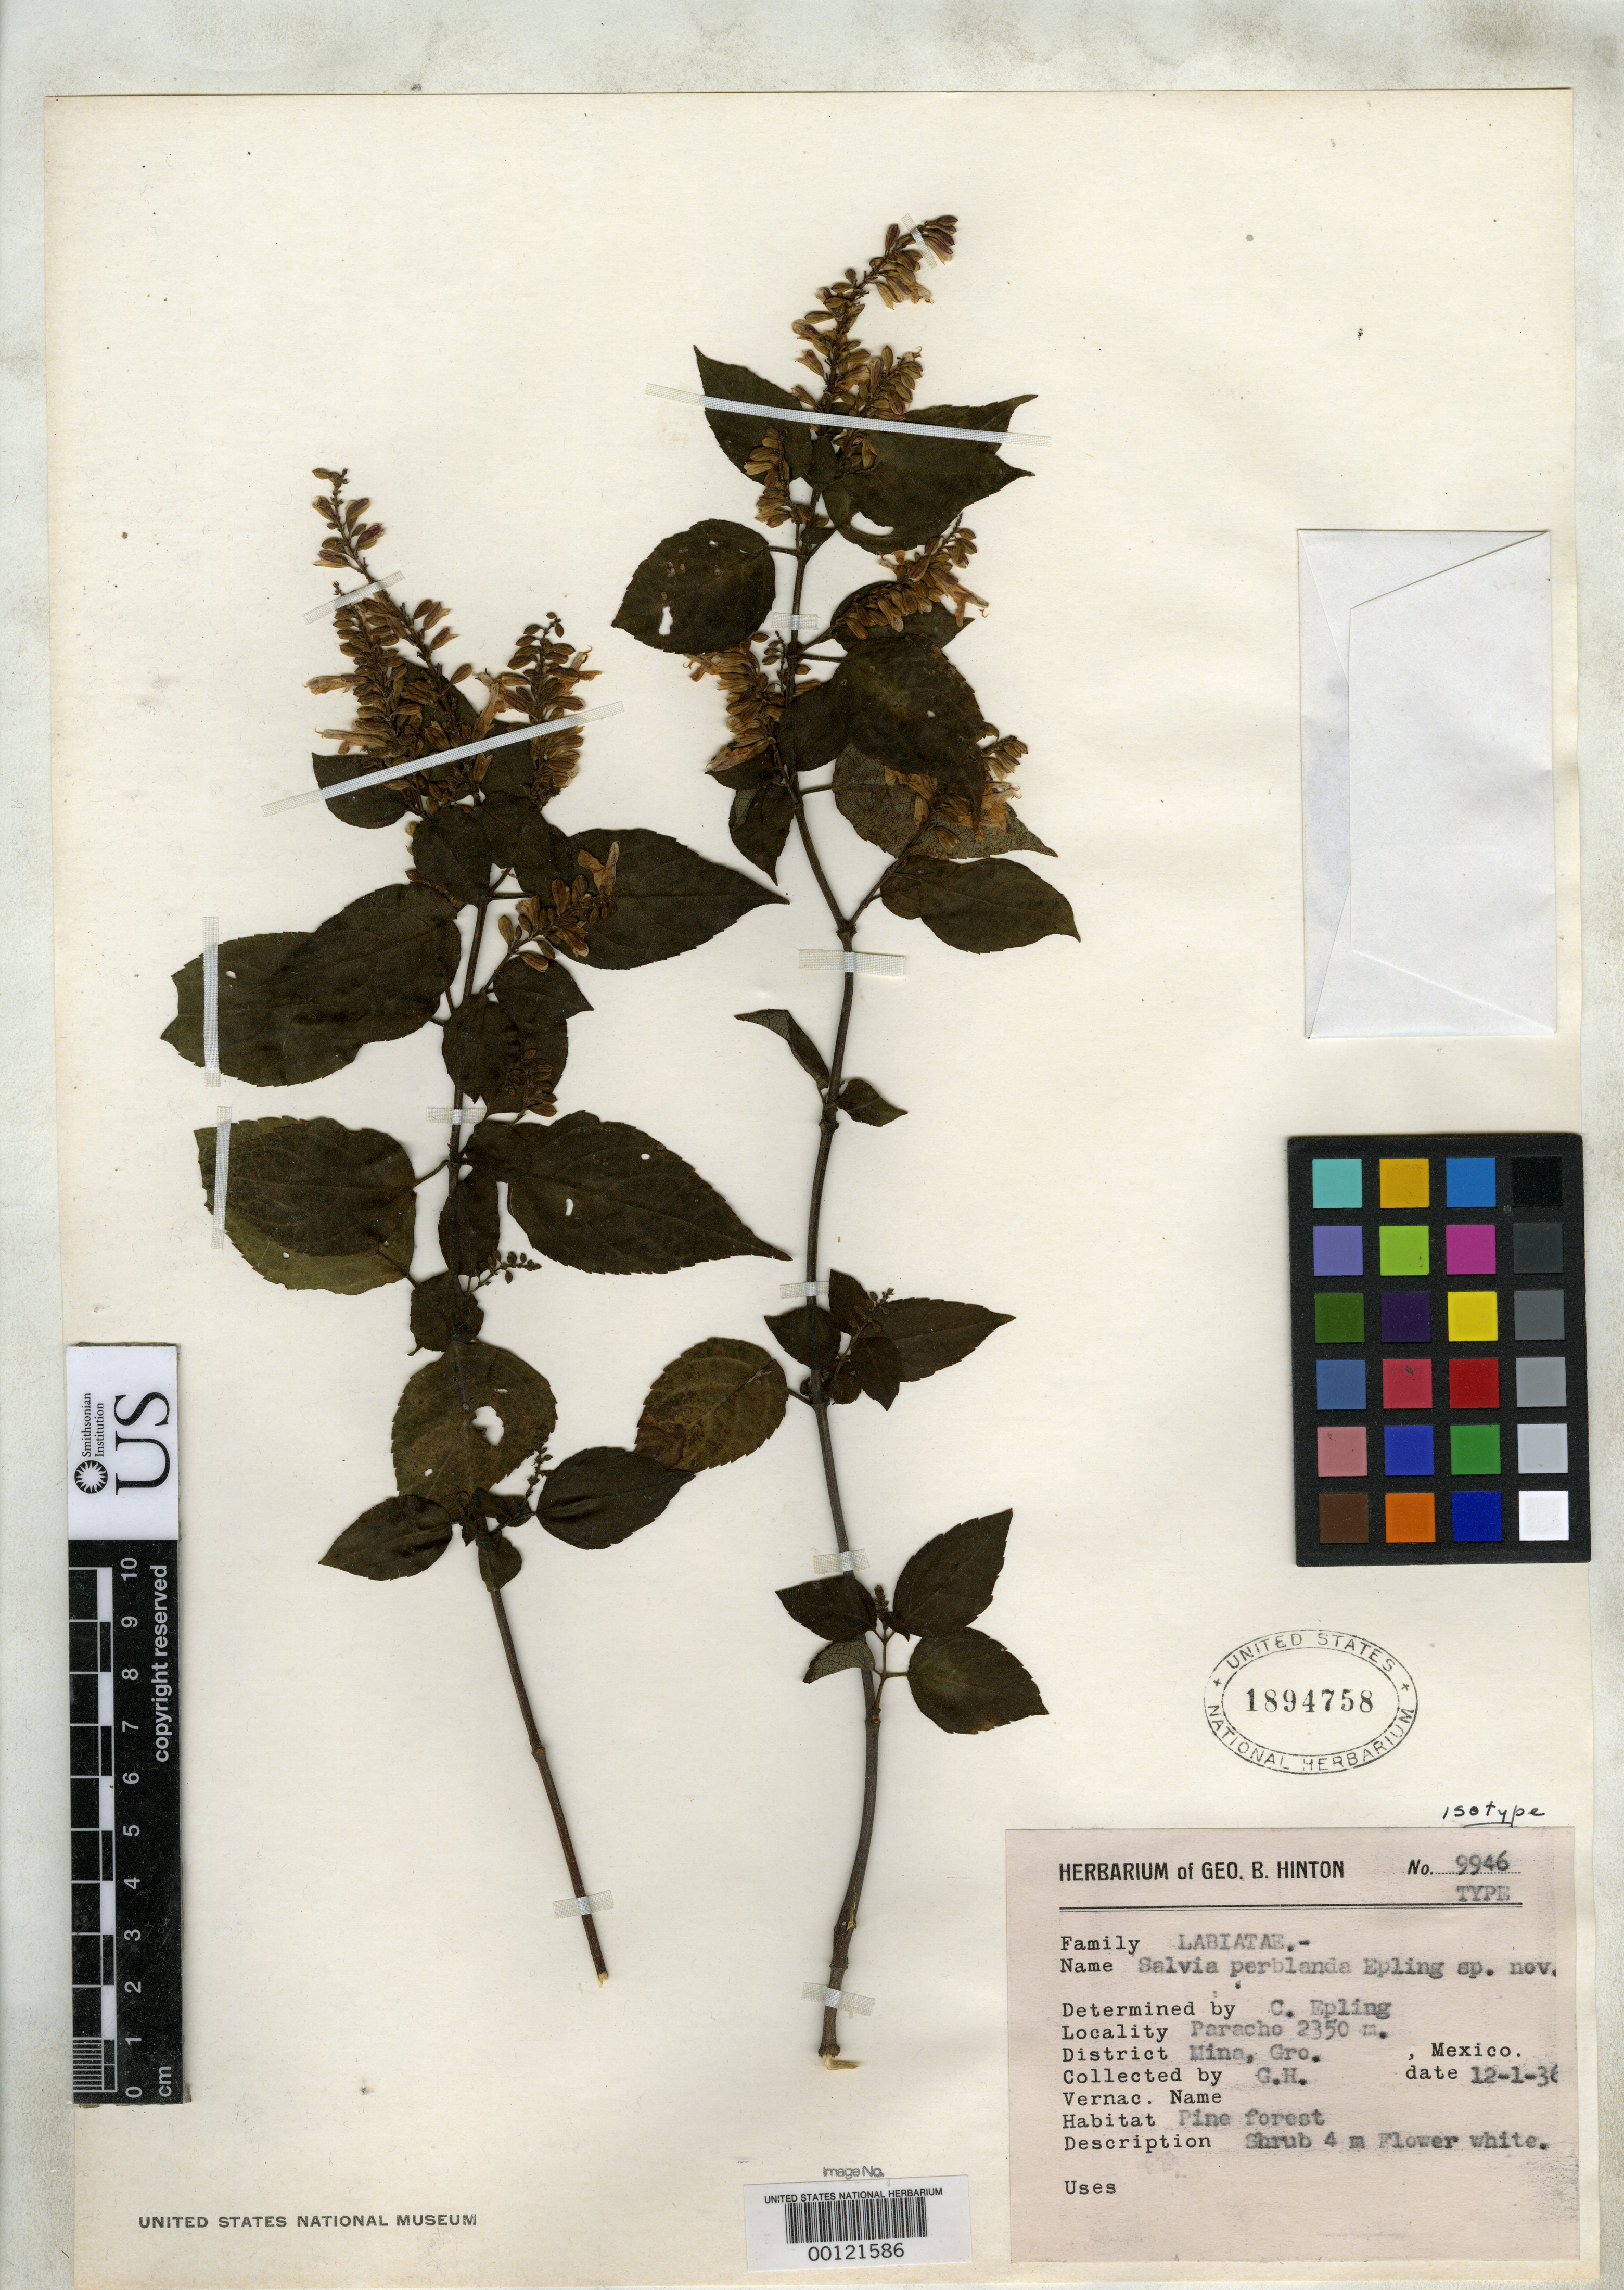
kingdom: Plantae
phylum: Tracheophyta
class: Magnoliopsida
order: Lamiales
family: Lamiaceae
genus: Salvia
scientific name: Salvia perblanda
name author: Epling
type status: Isotype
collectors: G. B. Hinton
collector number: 9946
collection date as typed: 12 Jan 1936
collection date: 1936-01-12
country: Mexico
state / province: Guerrero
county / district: Mina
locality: Paracho.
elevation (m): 2350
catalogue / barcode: US 1894758